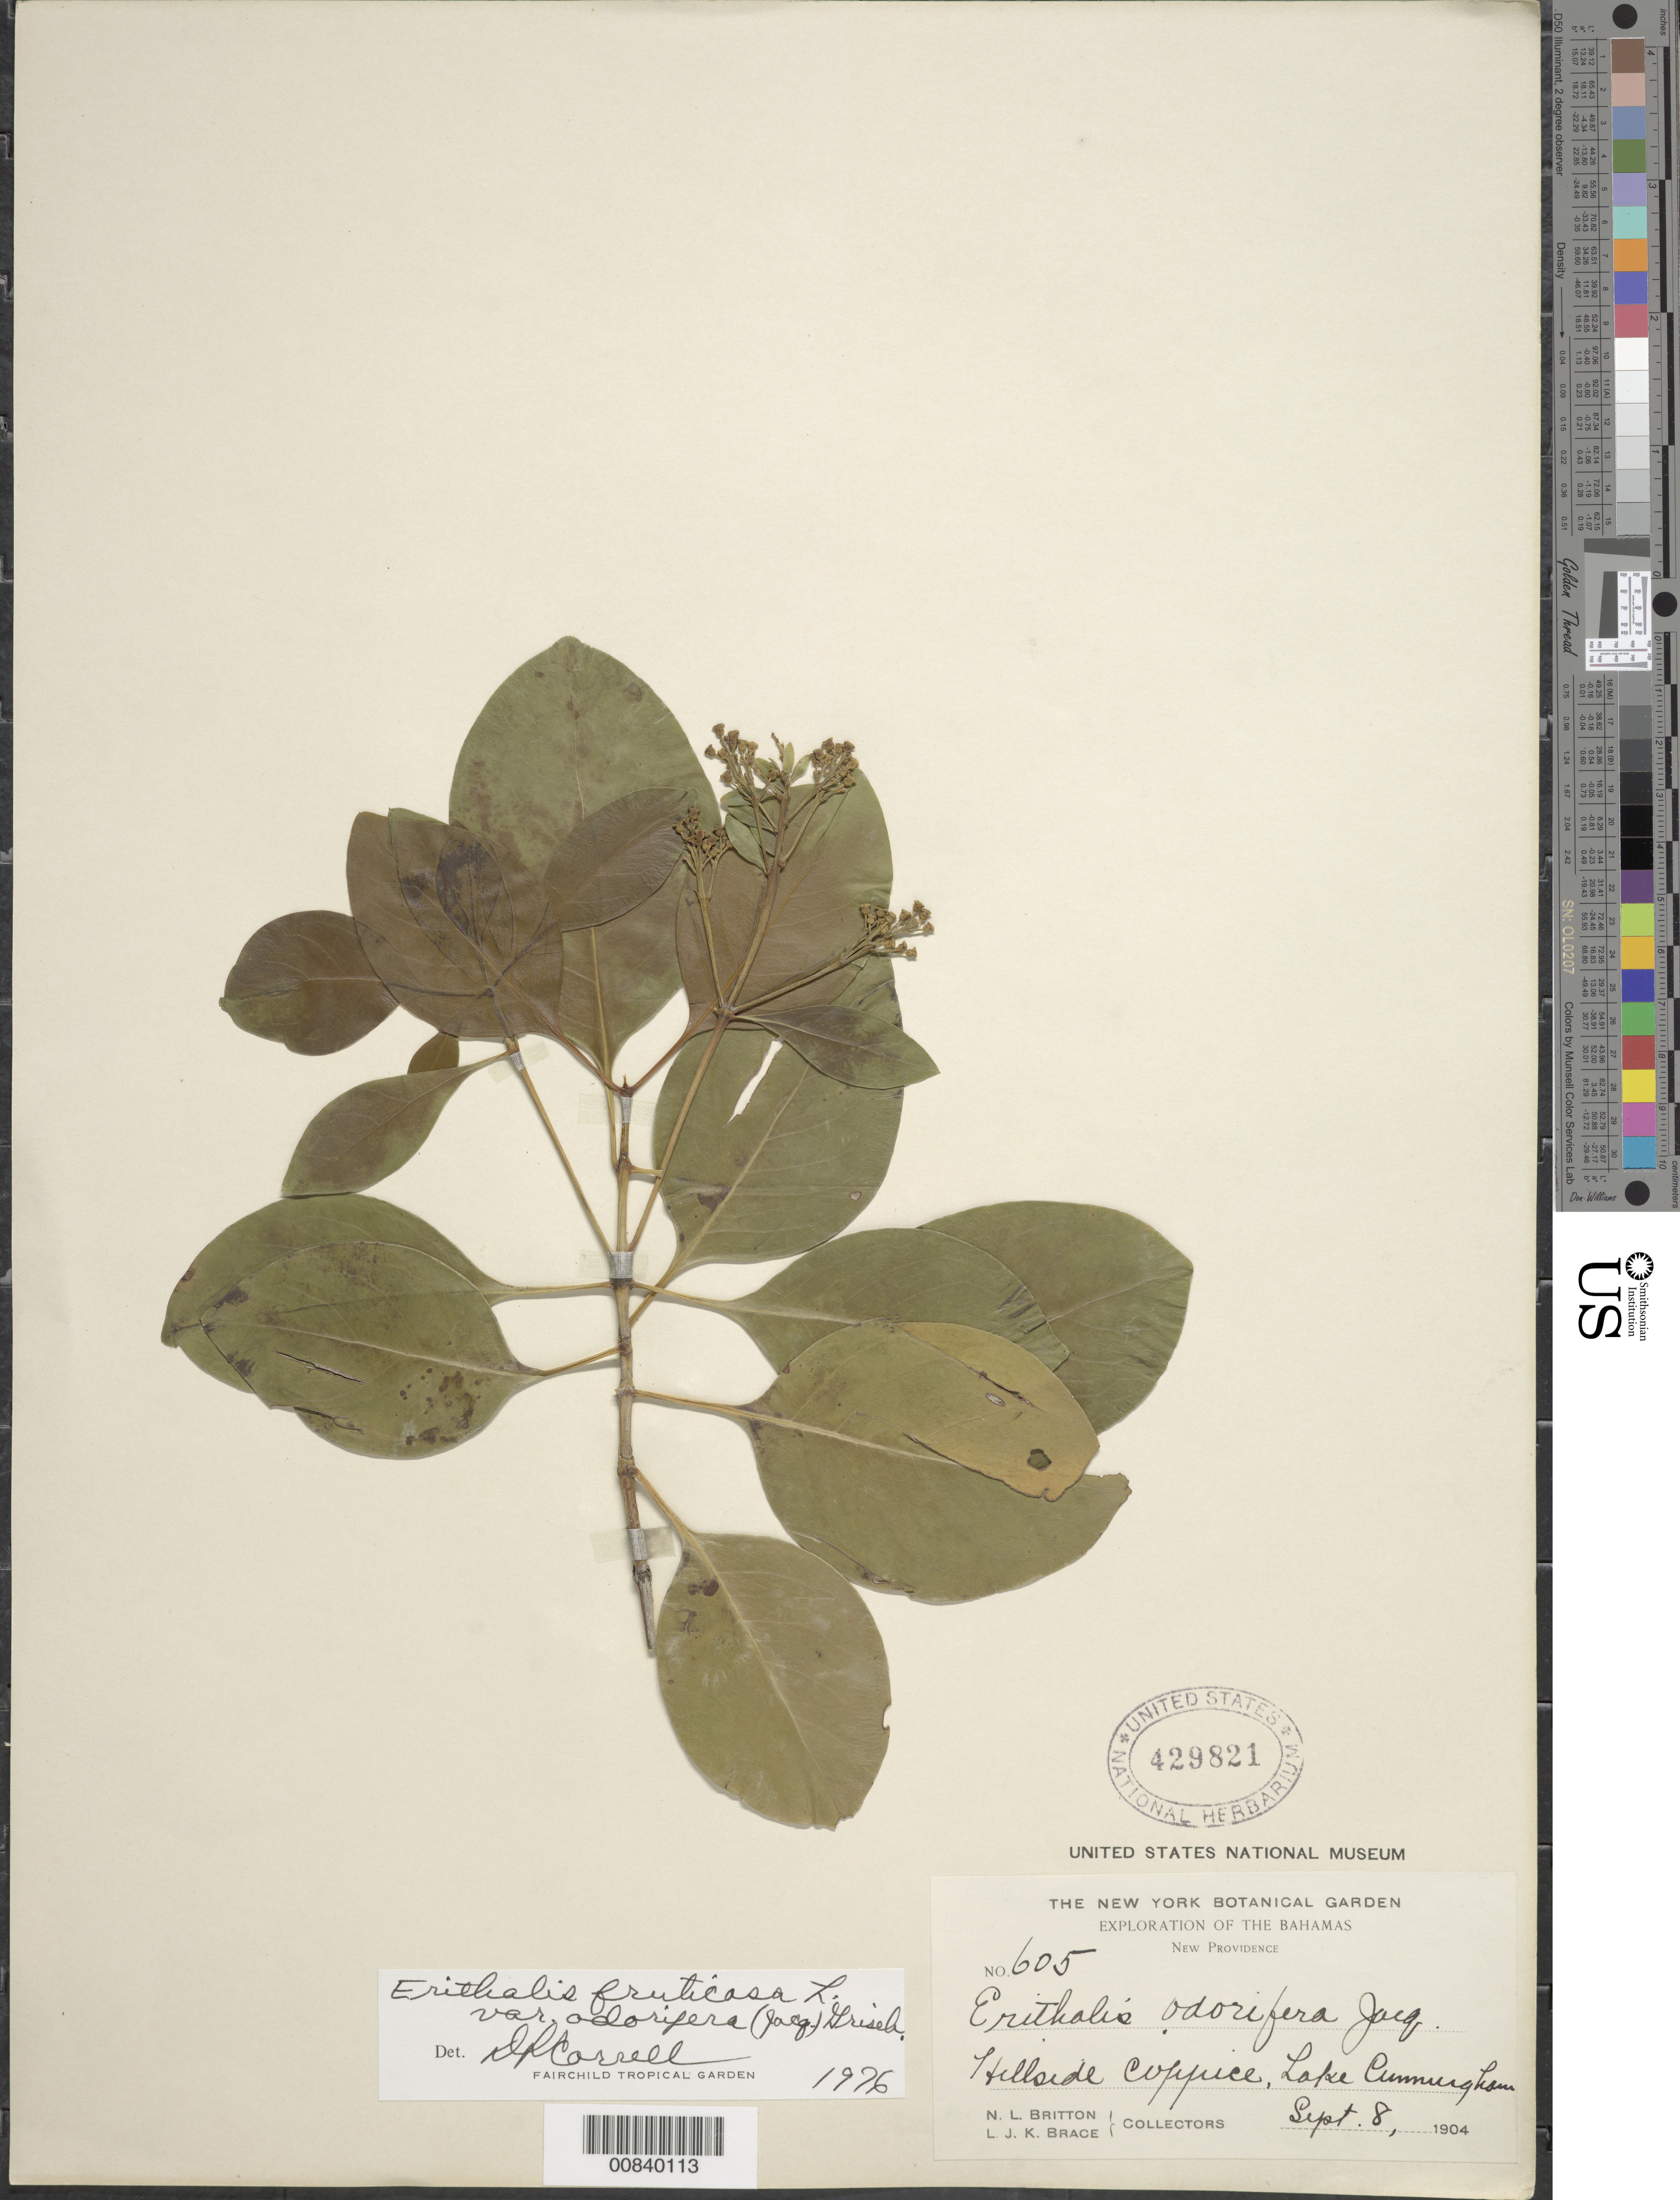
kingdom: Plantae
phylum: Tracheophyta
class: Magnoliopsida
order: Gentianales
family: Rubiaceae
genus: Erithalis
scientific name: Erithalis odorifera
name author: Jacq.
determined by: Correll, D. S.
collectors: N. Britton & L. J. K. Brace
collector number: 605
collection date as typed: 08 Sep 1904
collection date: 1904-09-08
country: Bahamas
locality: New Providence. Lake Cunningham.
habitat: Hillside coppice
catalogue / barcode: US 429821